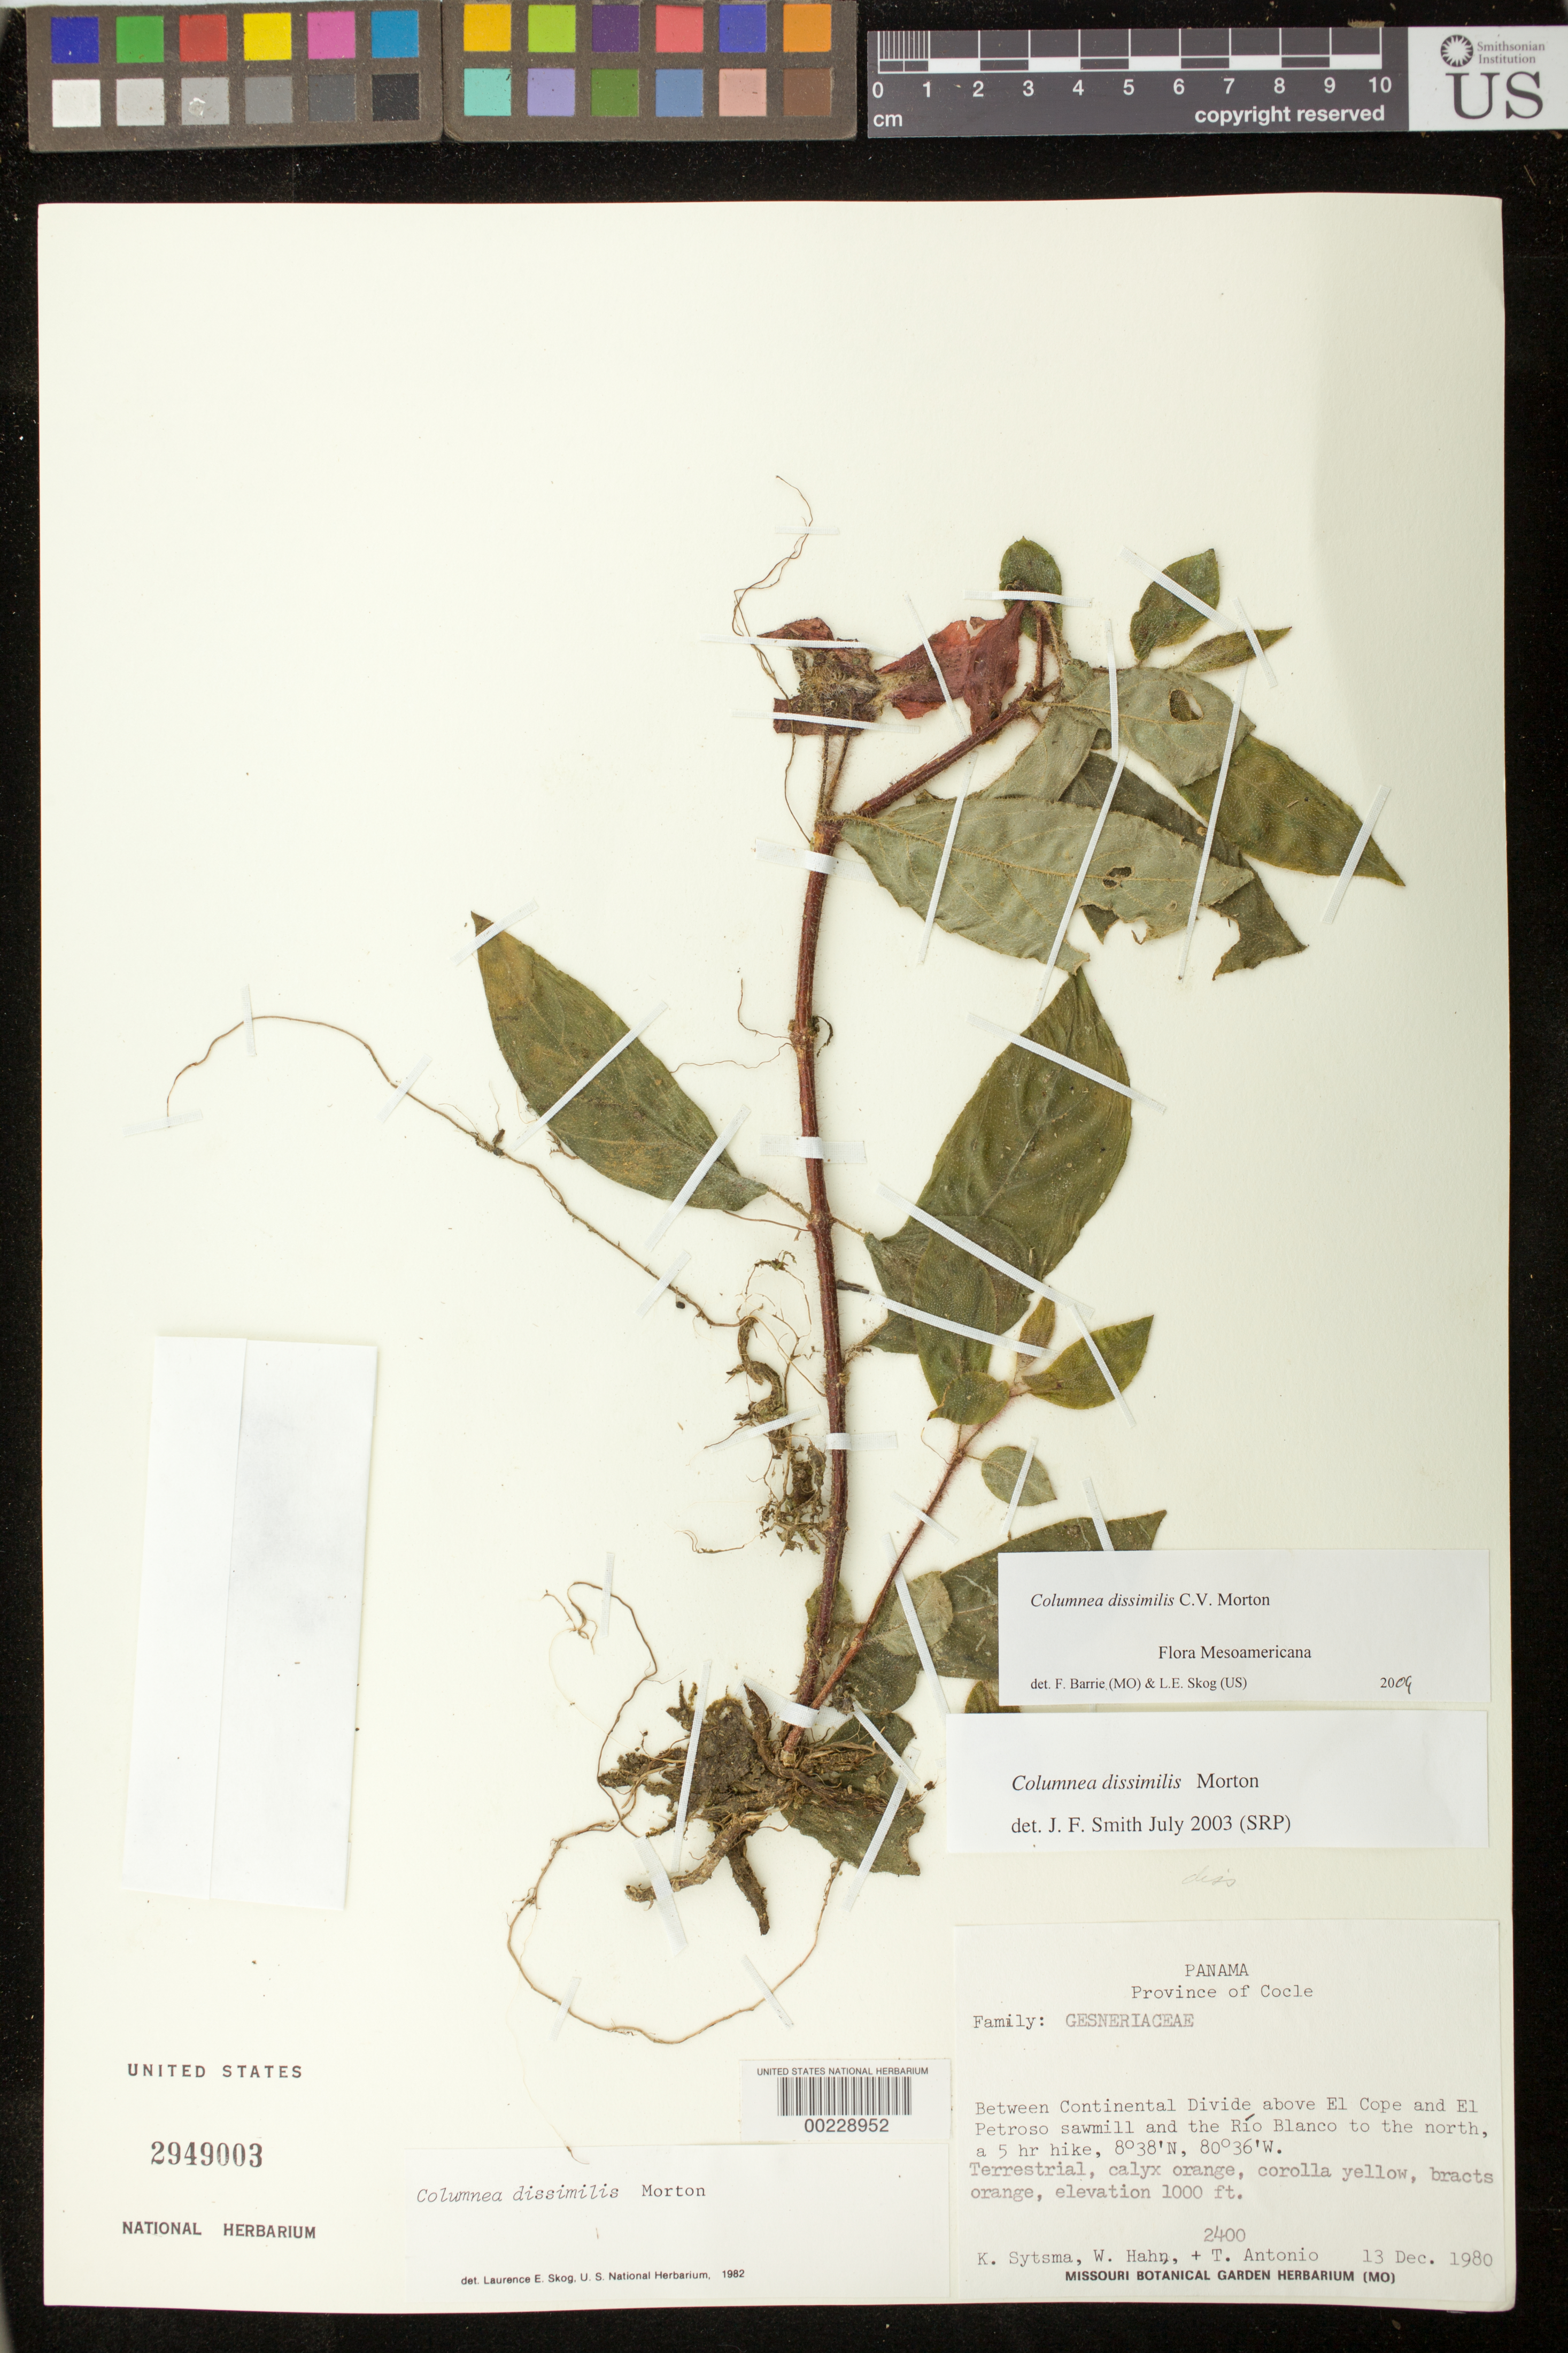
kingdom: Plantae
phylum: Tracheophyta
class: Magnoliopsida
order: Lamiales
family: Gesneriaceae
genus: Columnea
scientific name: Columnea dissimilis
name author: C.V. Morton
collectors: K. J. Sytsma & et al.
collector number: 2400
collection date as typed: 13 Dec 1980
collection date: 1980-12-13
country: Panama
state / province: Coclé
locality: Between Continental Divide above El Cope and El Petroso sawmill and the Rio Blanco to the north, a 5 hr hike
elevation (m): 305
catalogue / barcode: US 2949003